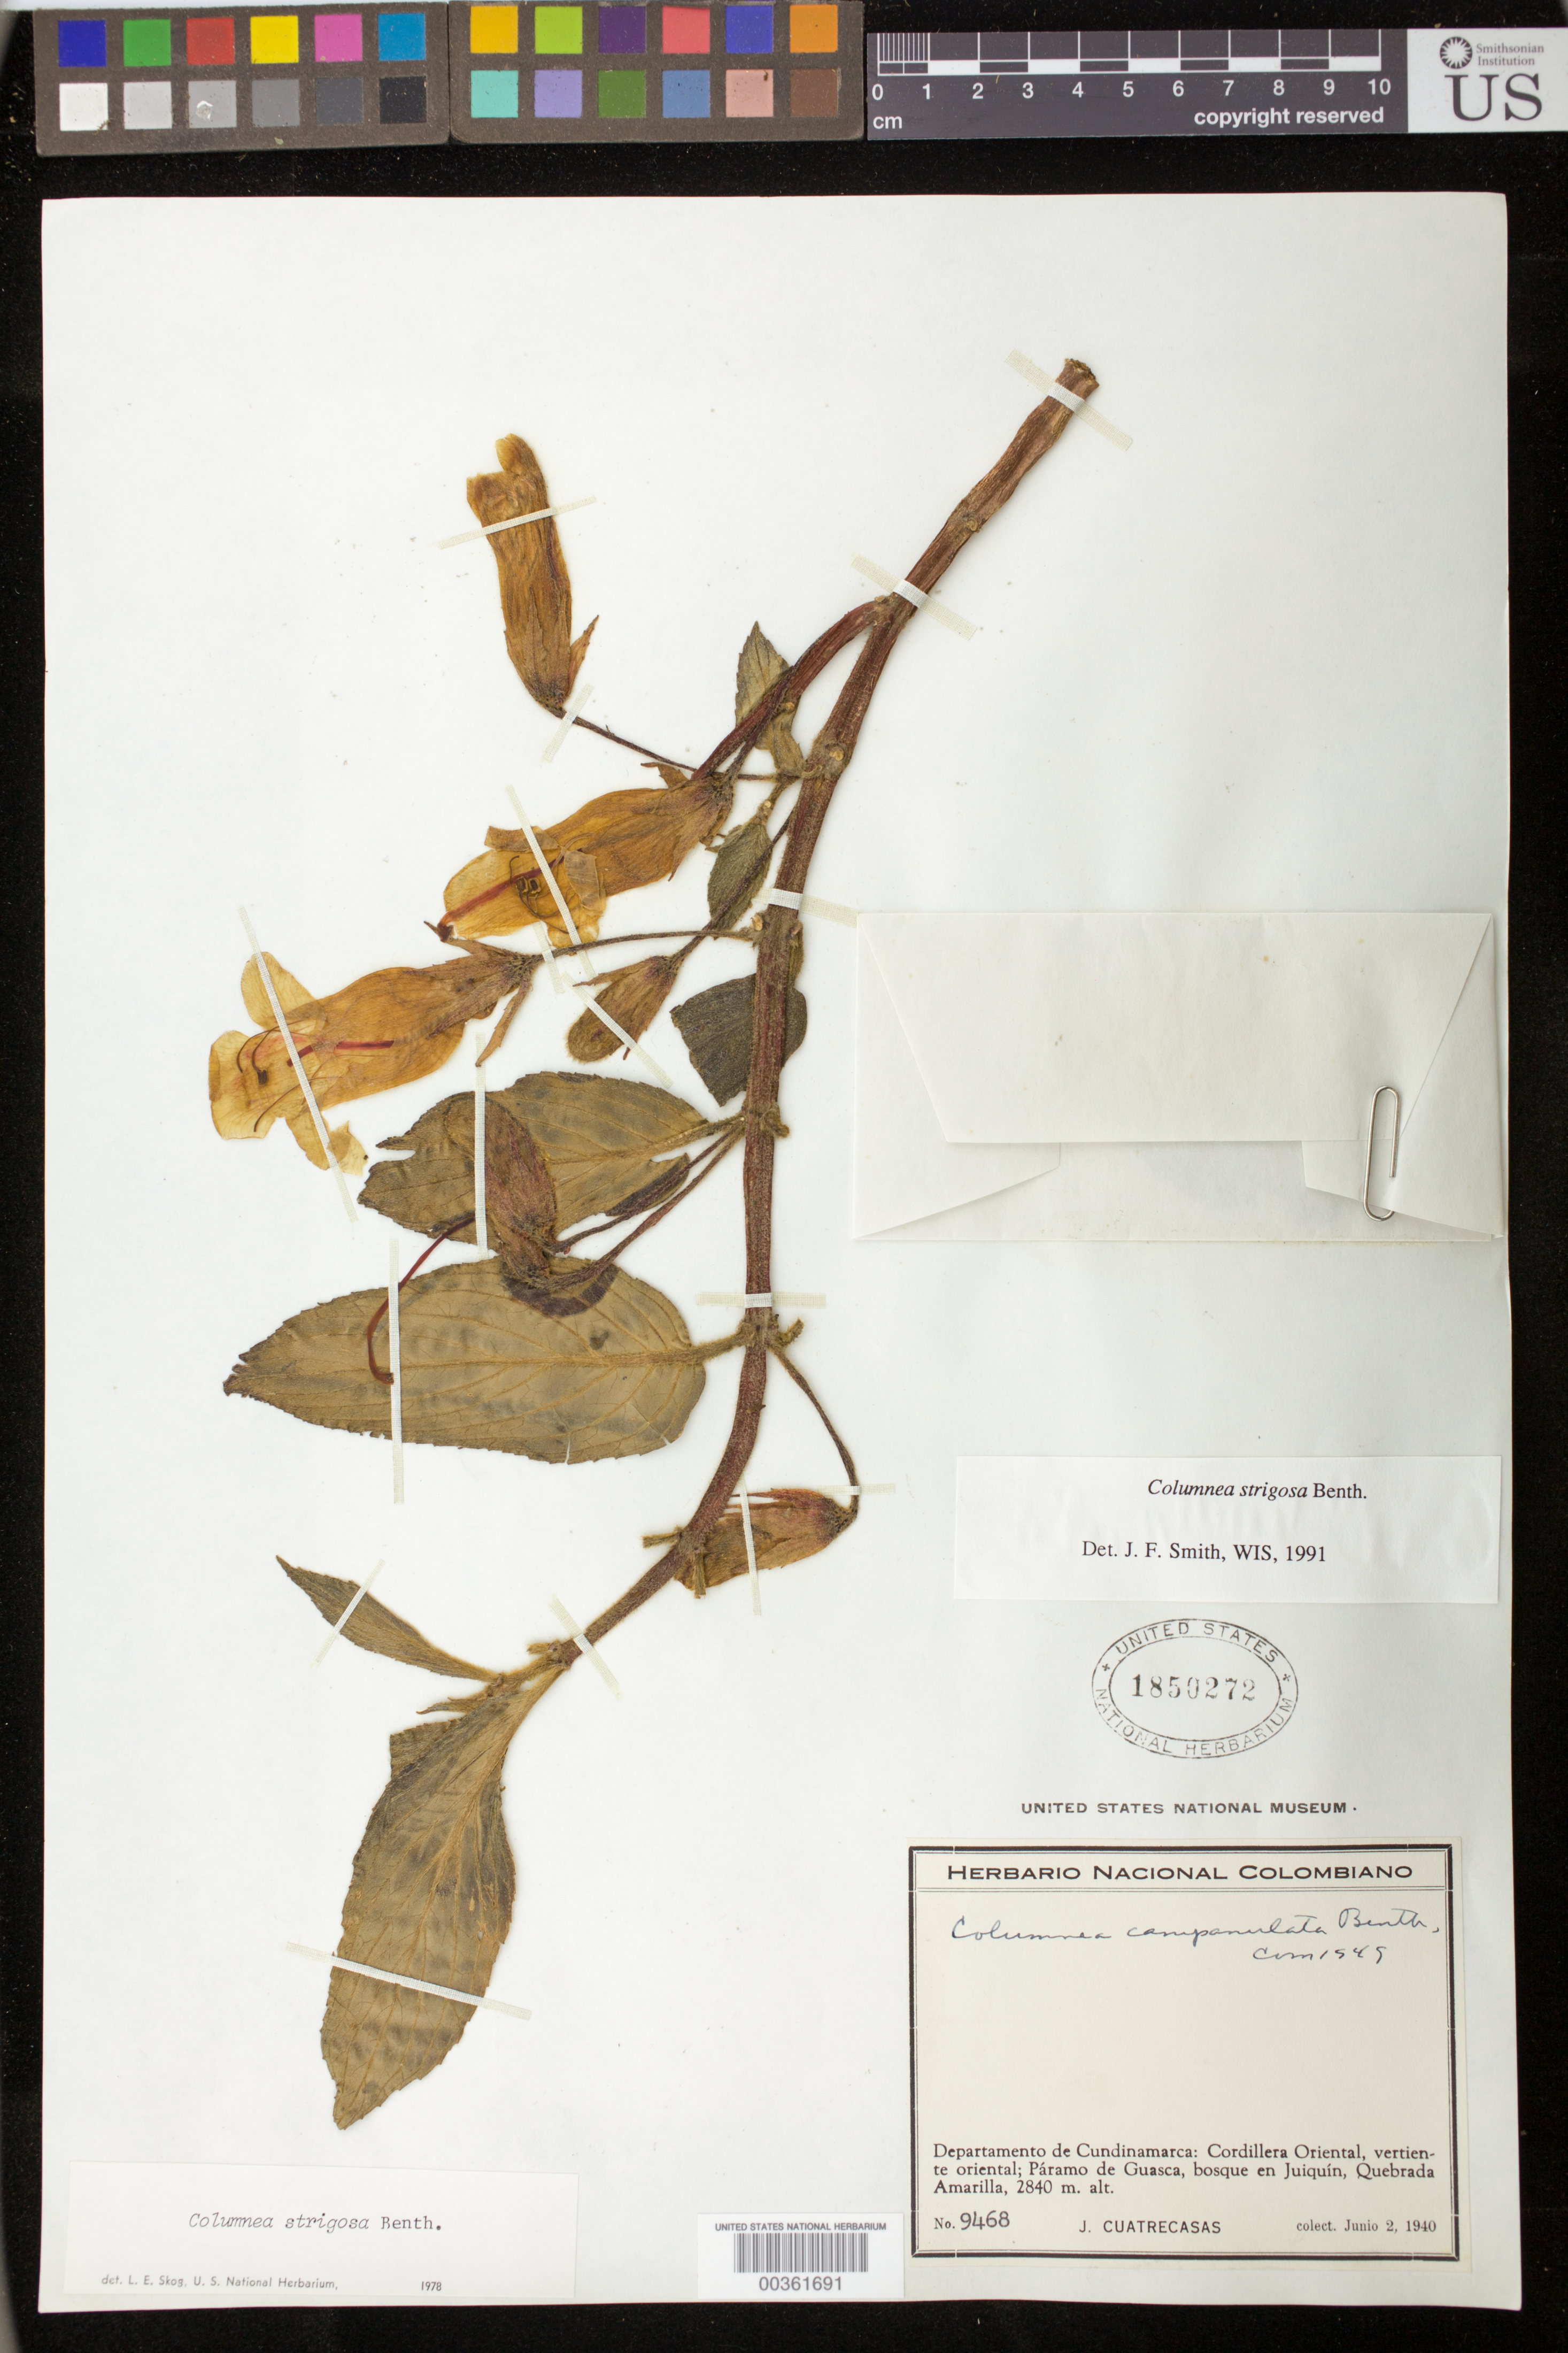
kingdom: Plantae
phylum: Tracheophyta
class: Magnoliopsida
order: Lamiales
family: Gesneriaceae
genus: Columnea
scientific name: Columnea strigosa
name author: Benth.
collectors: J. Cuatrecasas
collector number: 9468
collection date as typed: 02 Jun 1940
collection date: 1940-06-02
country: Colombia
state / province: Cundinamarca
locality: Cordillera Oriental, vertiente oriental; Paramo de Guasca, bosque en Juiquin, Quebrada Amarilla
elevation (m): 2840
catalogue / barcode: US 1850272